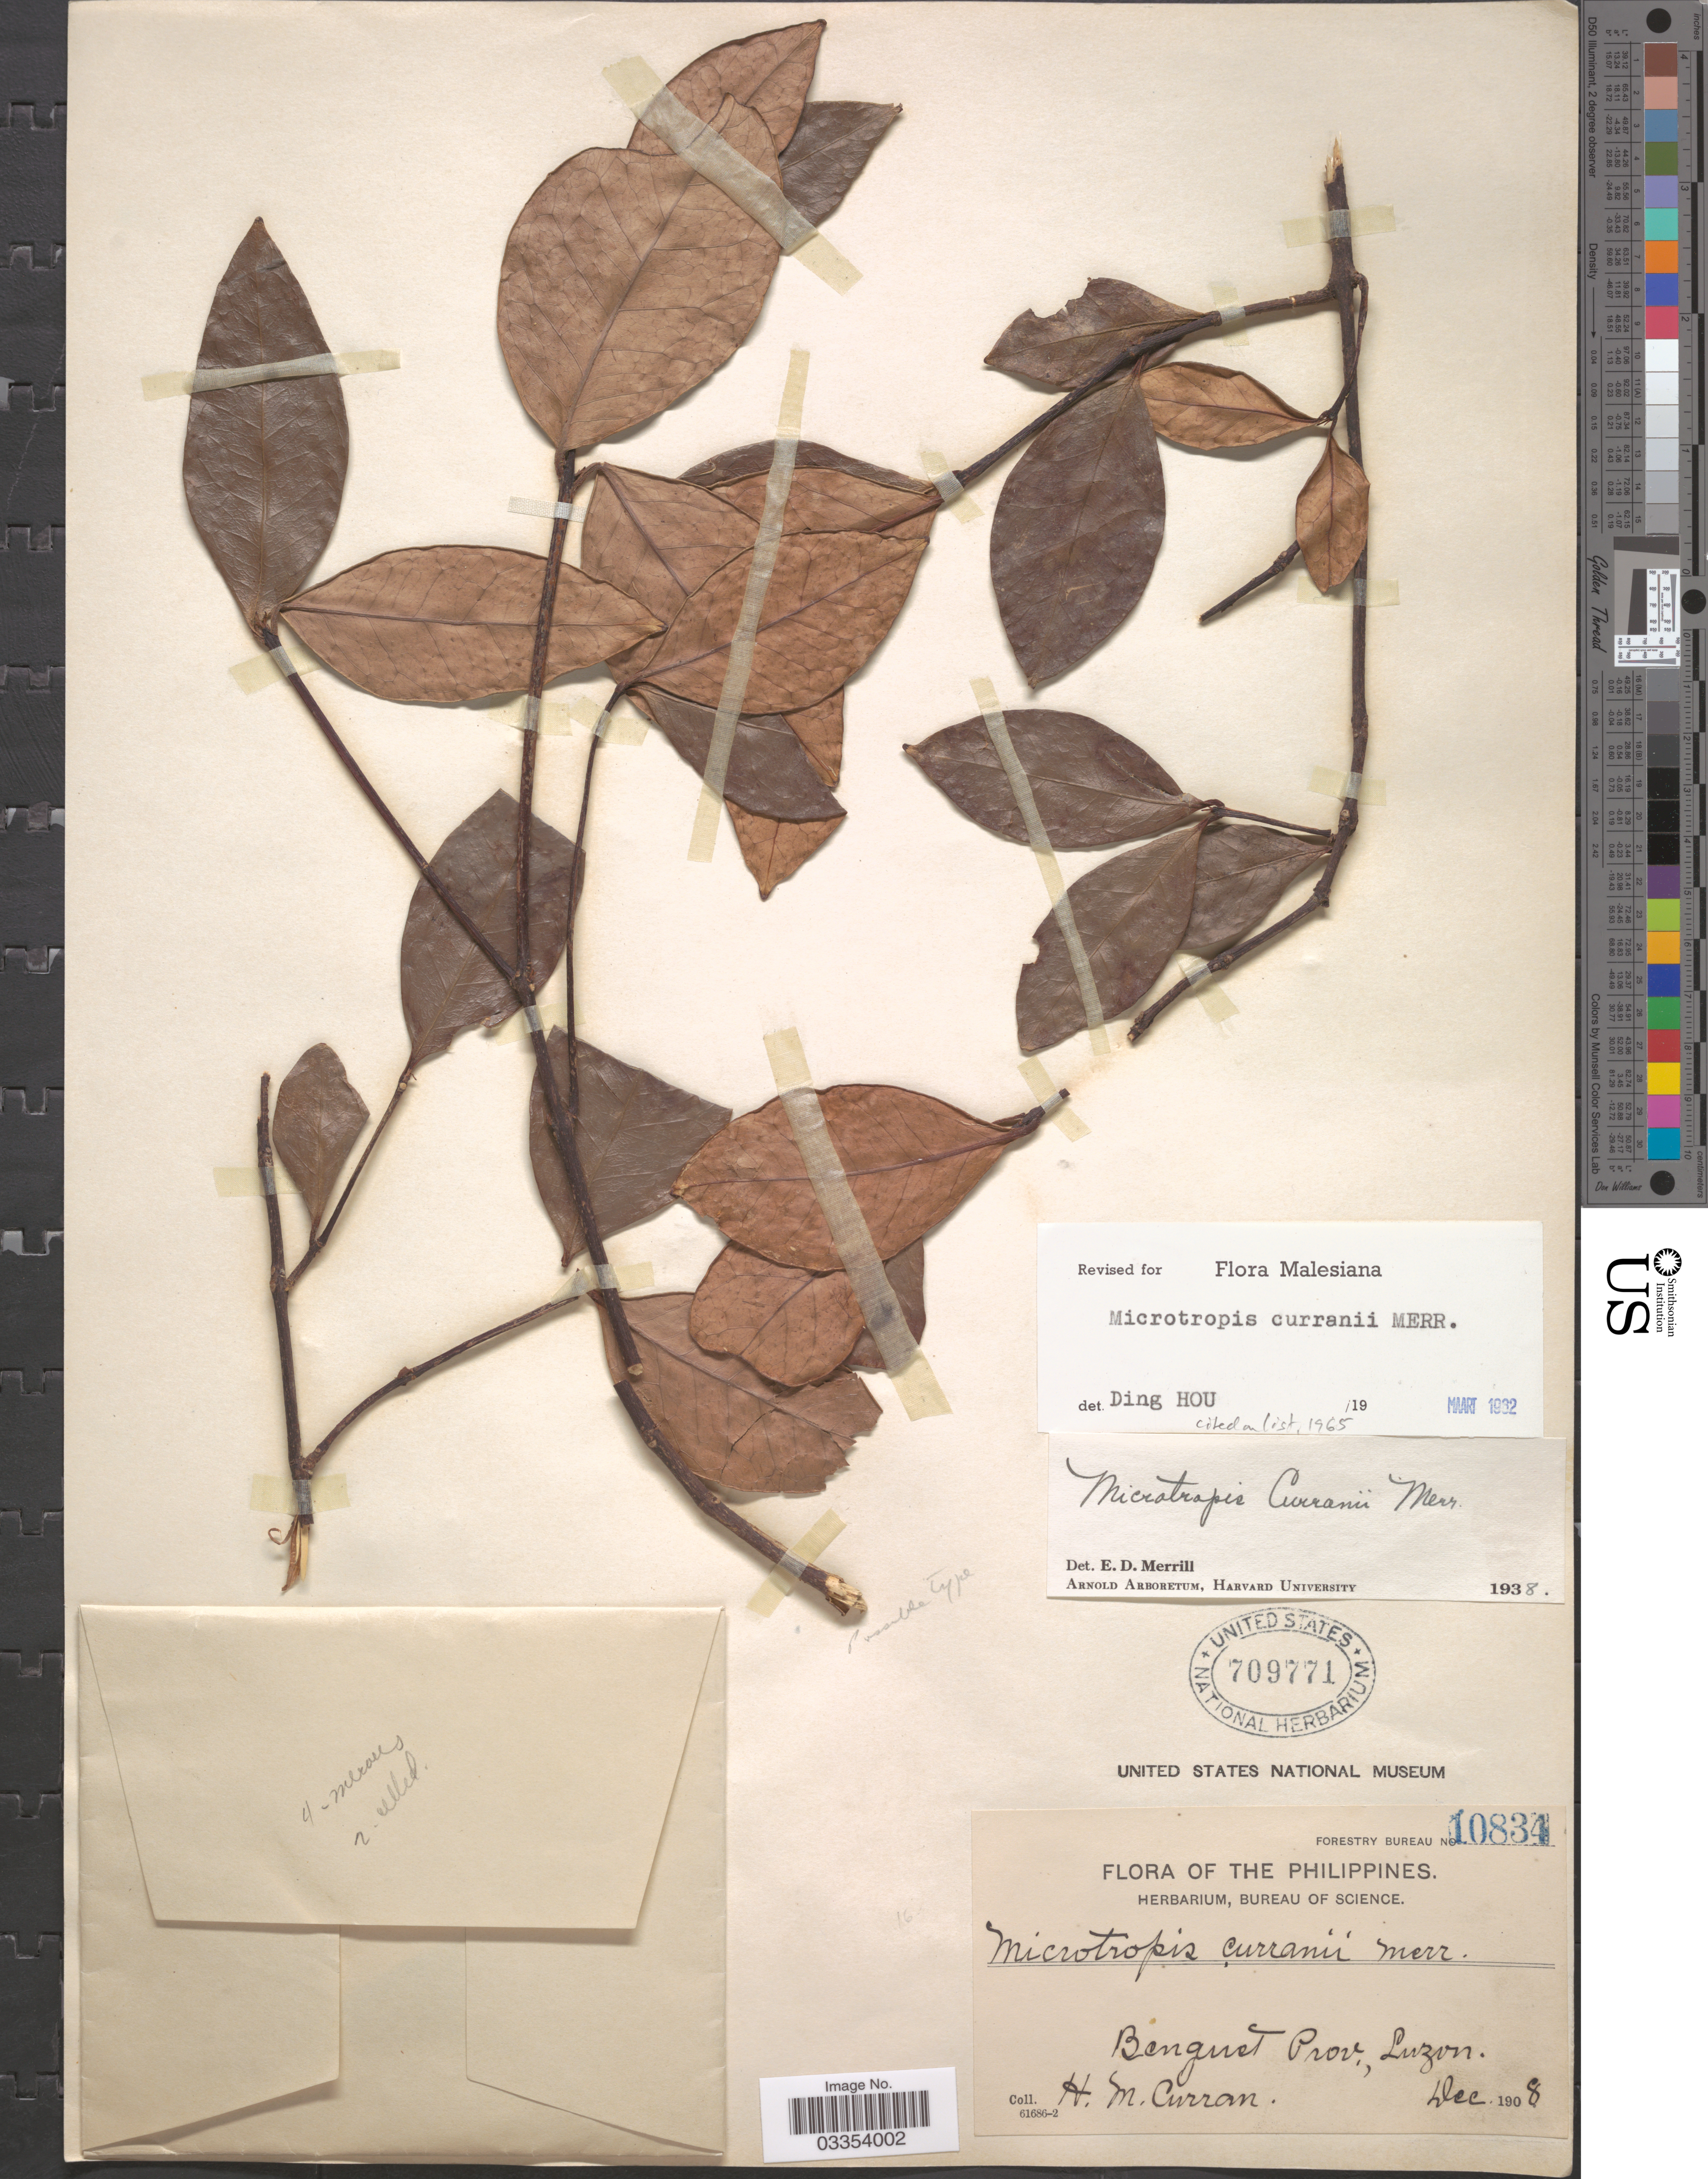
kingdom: Plantae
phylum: Tracheophyta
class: Magnoliopsida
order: Celastrales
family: Celastraceae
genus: Microtropis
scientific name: Microtropis curranii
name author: Merr.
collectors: H. M. Curran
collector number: Forestry Bureau 10834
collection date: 1908-12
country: Philippines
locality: Benguet Prov., Luzon.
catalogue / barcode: US 709771